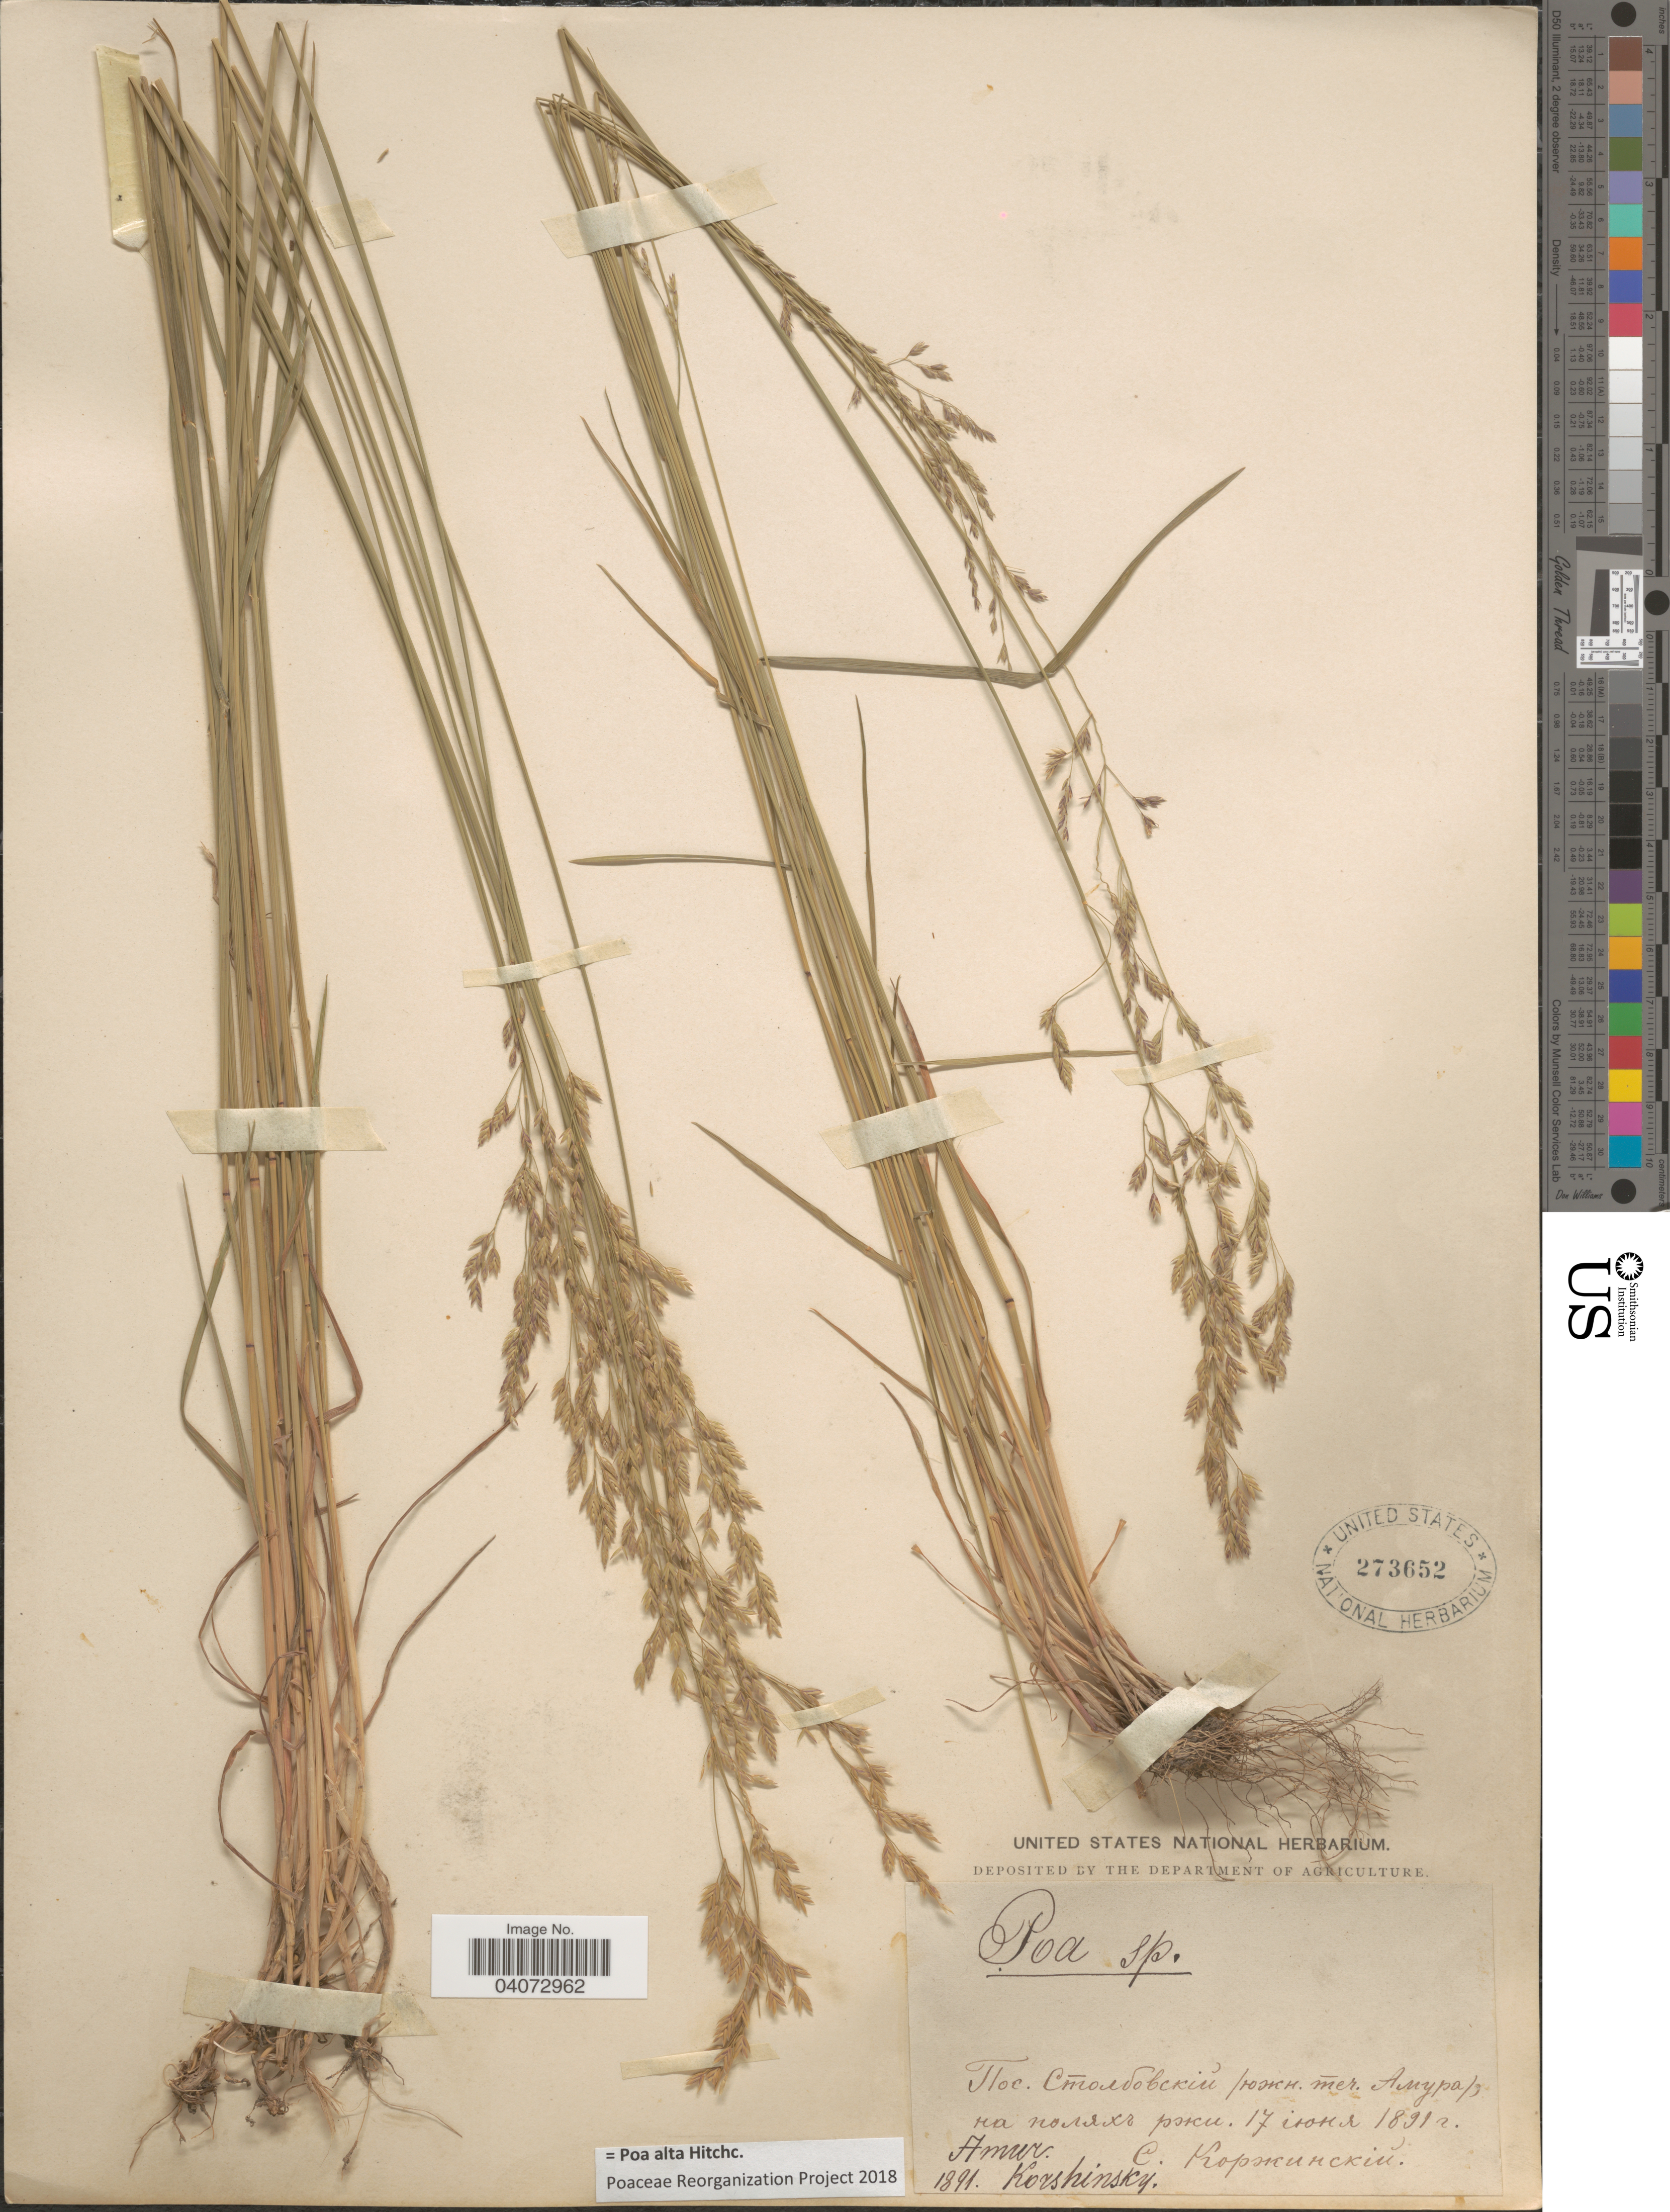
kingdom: Plantae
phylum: Tracheophyta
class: Liliopsida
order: Poales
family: Poaceae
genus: Poa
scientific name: Poa alta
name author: Hitchc.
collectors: S. Korzhinskiy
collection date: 1891-06-17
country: Russian Federation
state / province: Jewish Autonomous O.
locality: Stolbovskoye (now Stolbovoye), river Amur.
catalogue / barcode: US 273652